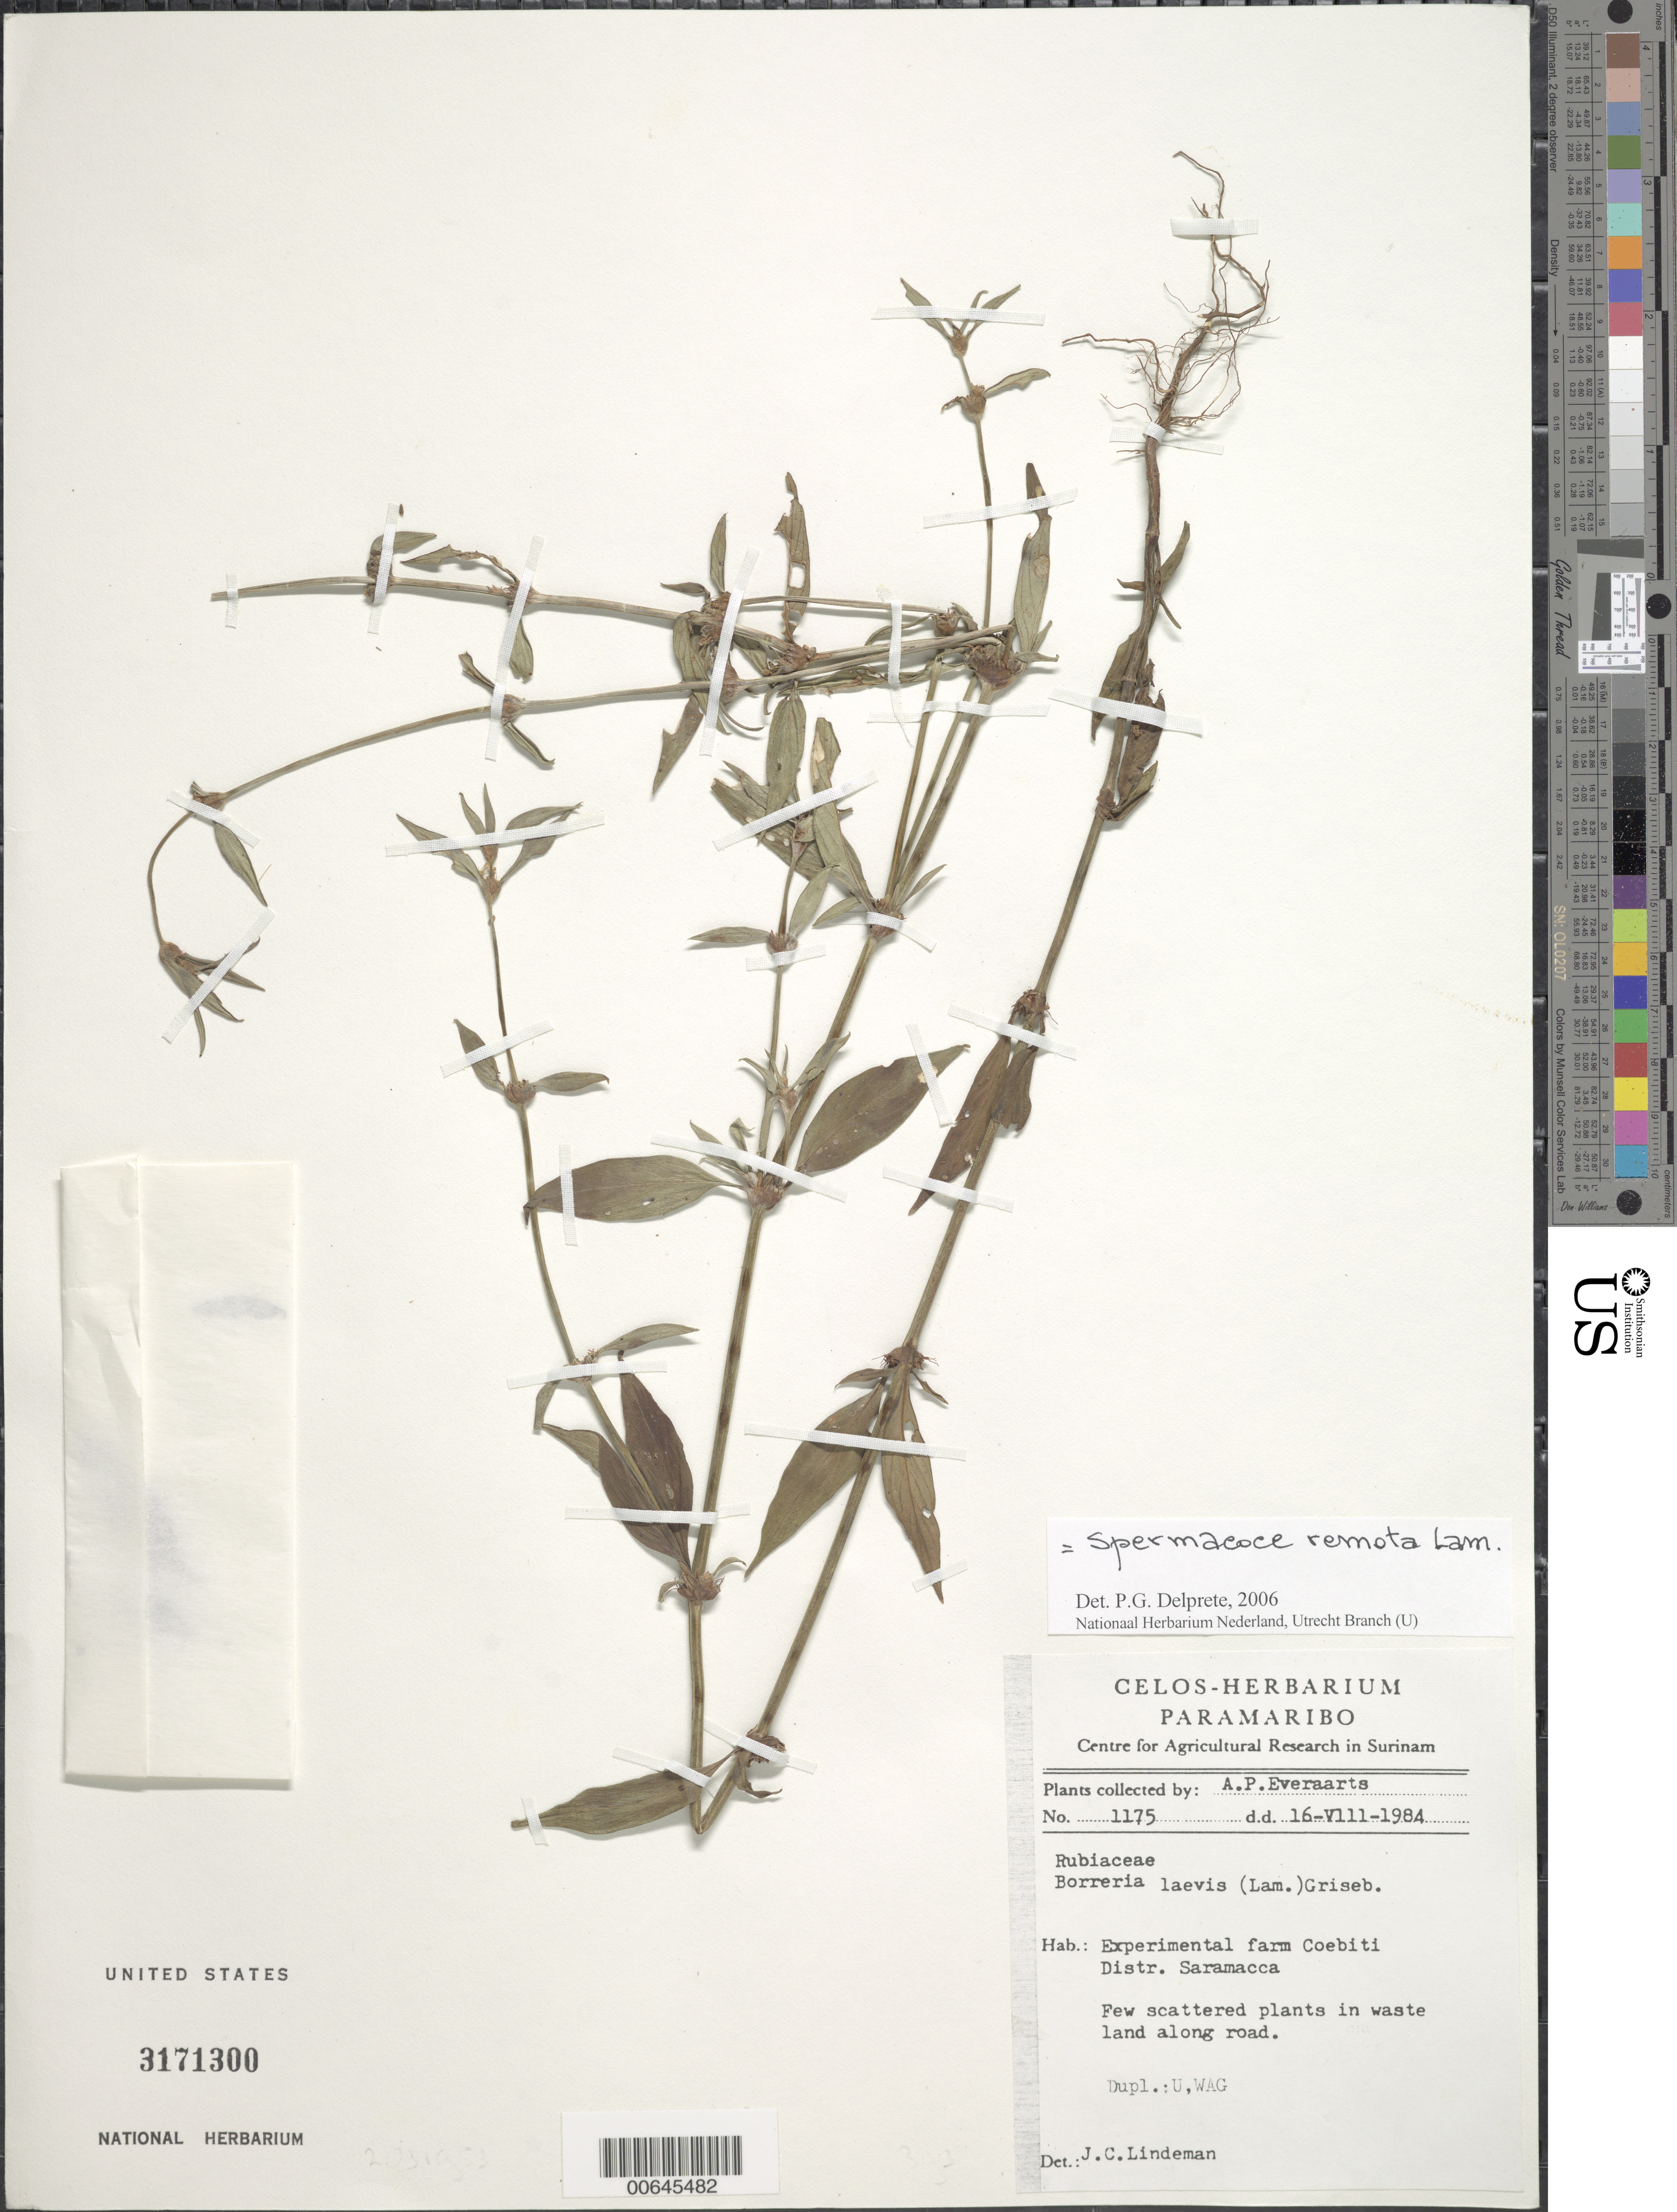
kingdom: Plantae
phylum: Tracheophyta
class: Magnoliopsida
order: Gentianales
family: Rubiaceae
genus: Spermacoce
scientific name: Spermacoce remota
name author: Lam.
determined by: Delprete, P. G., Herb. de Guyane Cay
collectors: A. Everaarts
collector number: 1175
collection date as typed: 16-Aug-84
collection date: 1984-08-16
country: Suriname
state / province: Saramacca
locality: Coebiti Experimental Farm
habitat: Few scattered plants in waste land along road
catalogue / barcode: US 3171300